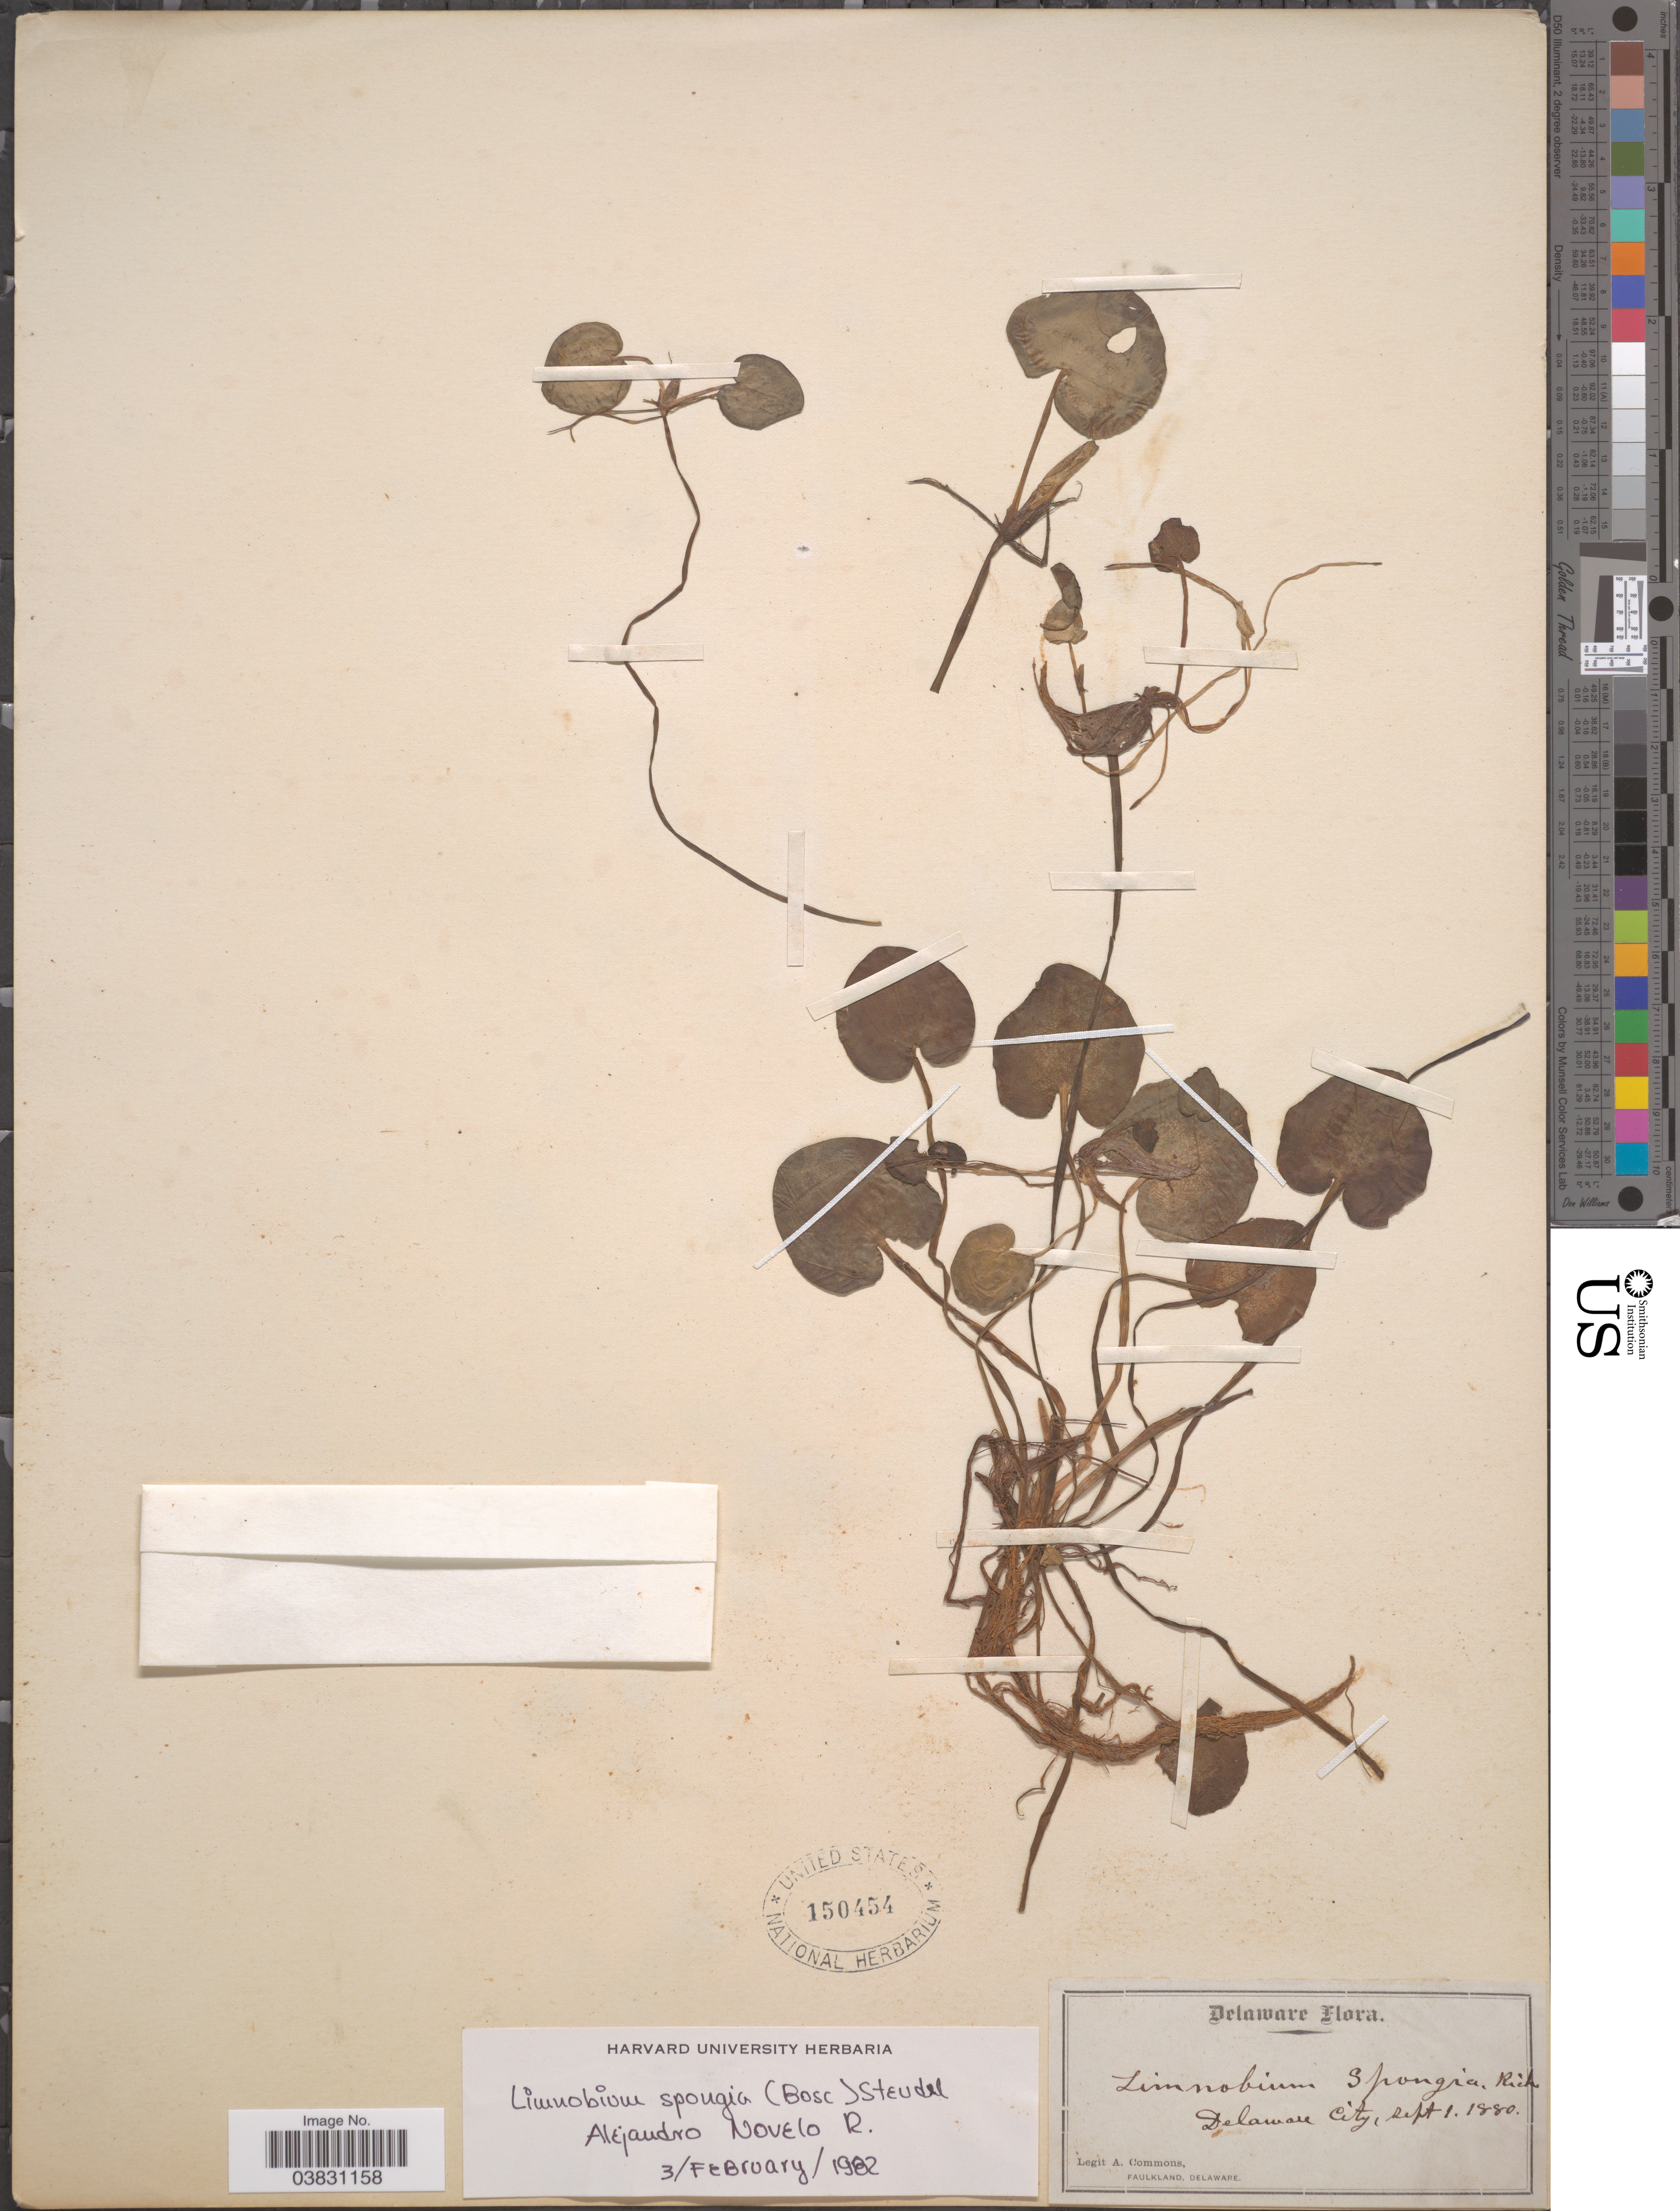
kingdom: Plantae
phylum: Tracheophyta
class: Liliopsida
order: Alismatales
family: Hydrocharitaceae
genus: Limnobium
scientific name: Limnobium spongia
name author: (Bosc) Rich. ex Steud.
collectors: A. Commons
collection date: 1880-09-01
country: United States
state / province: Delaware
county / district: New Castle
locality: Delaware City.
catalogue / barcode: US 150454